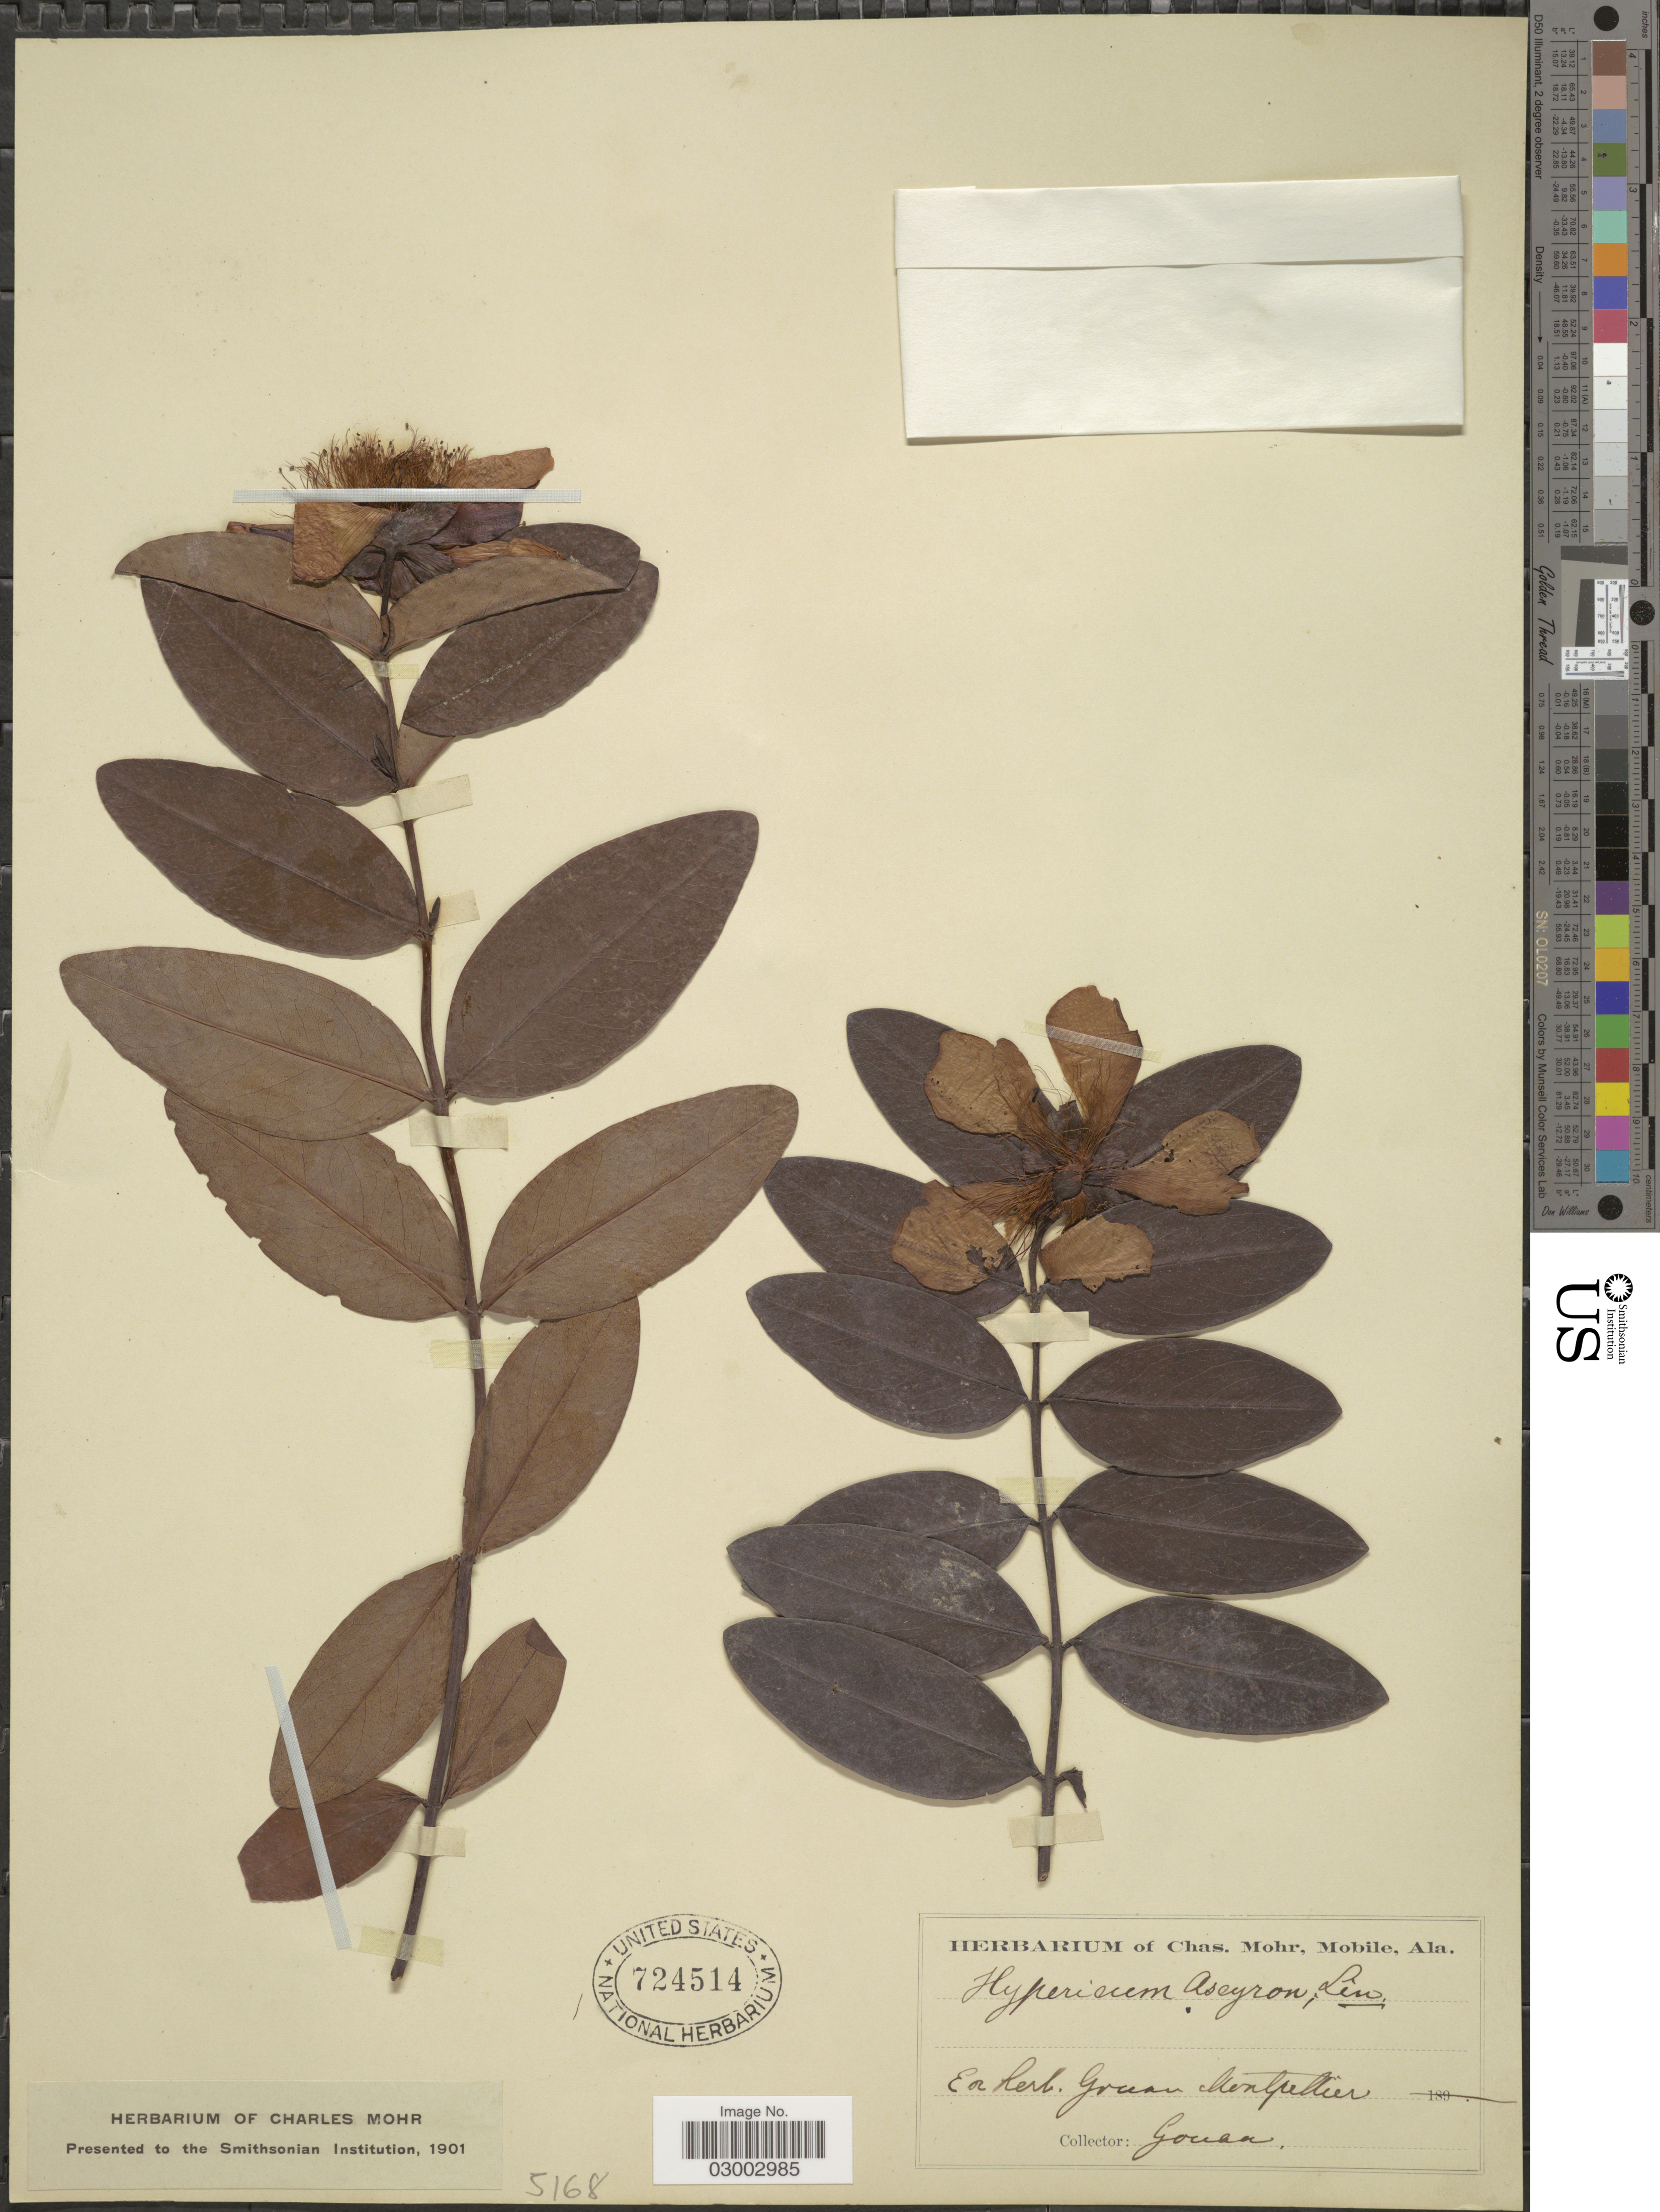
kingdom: Plantae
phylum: Tracheophyta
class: Magnoliopsida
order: Malpighiales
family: Hypericaceae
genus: Hypericum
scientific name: Hypericum ascyron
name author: L.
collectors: -. Gouan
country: France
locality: Montpellier.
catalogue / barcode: US 724514